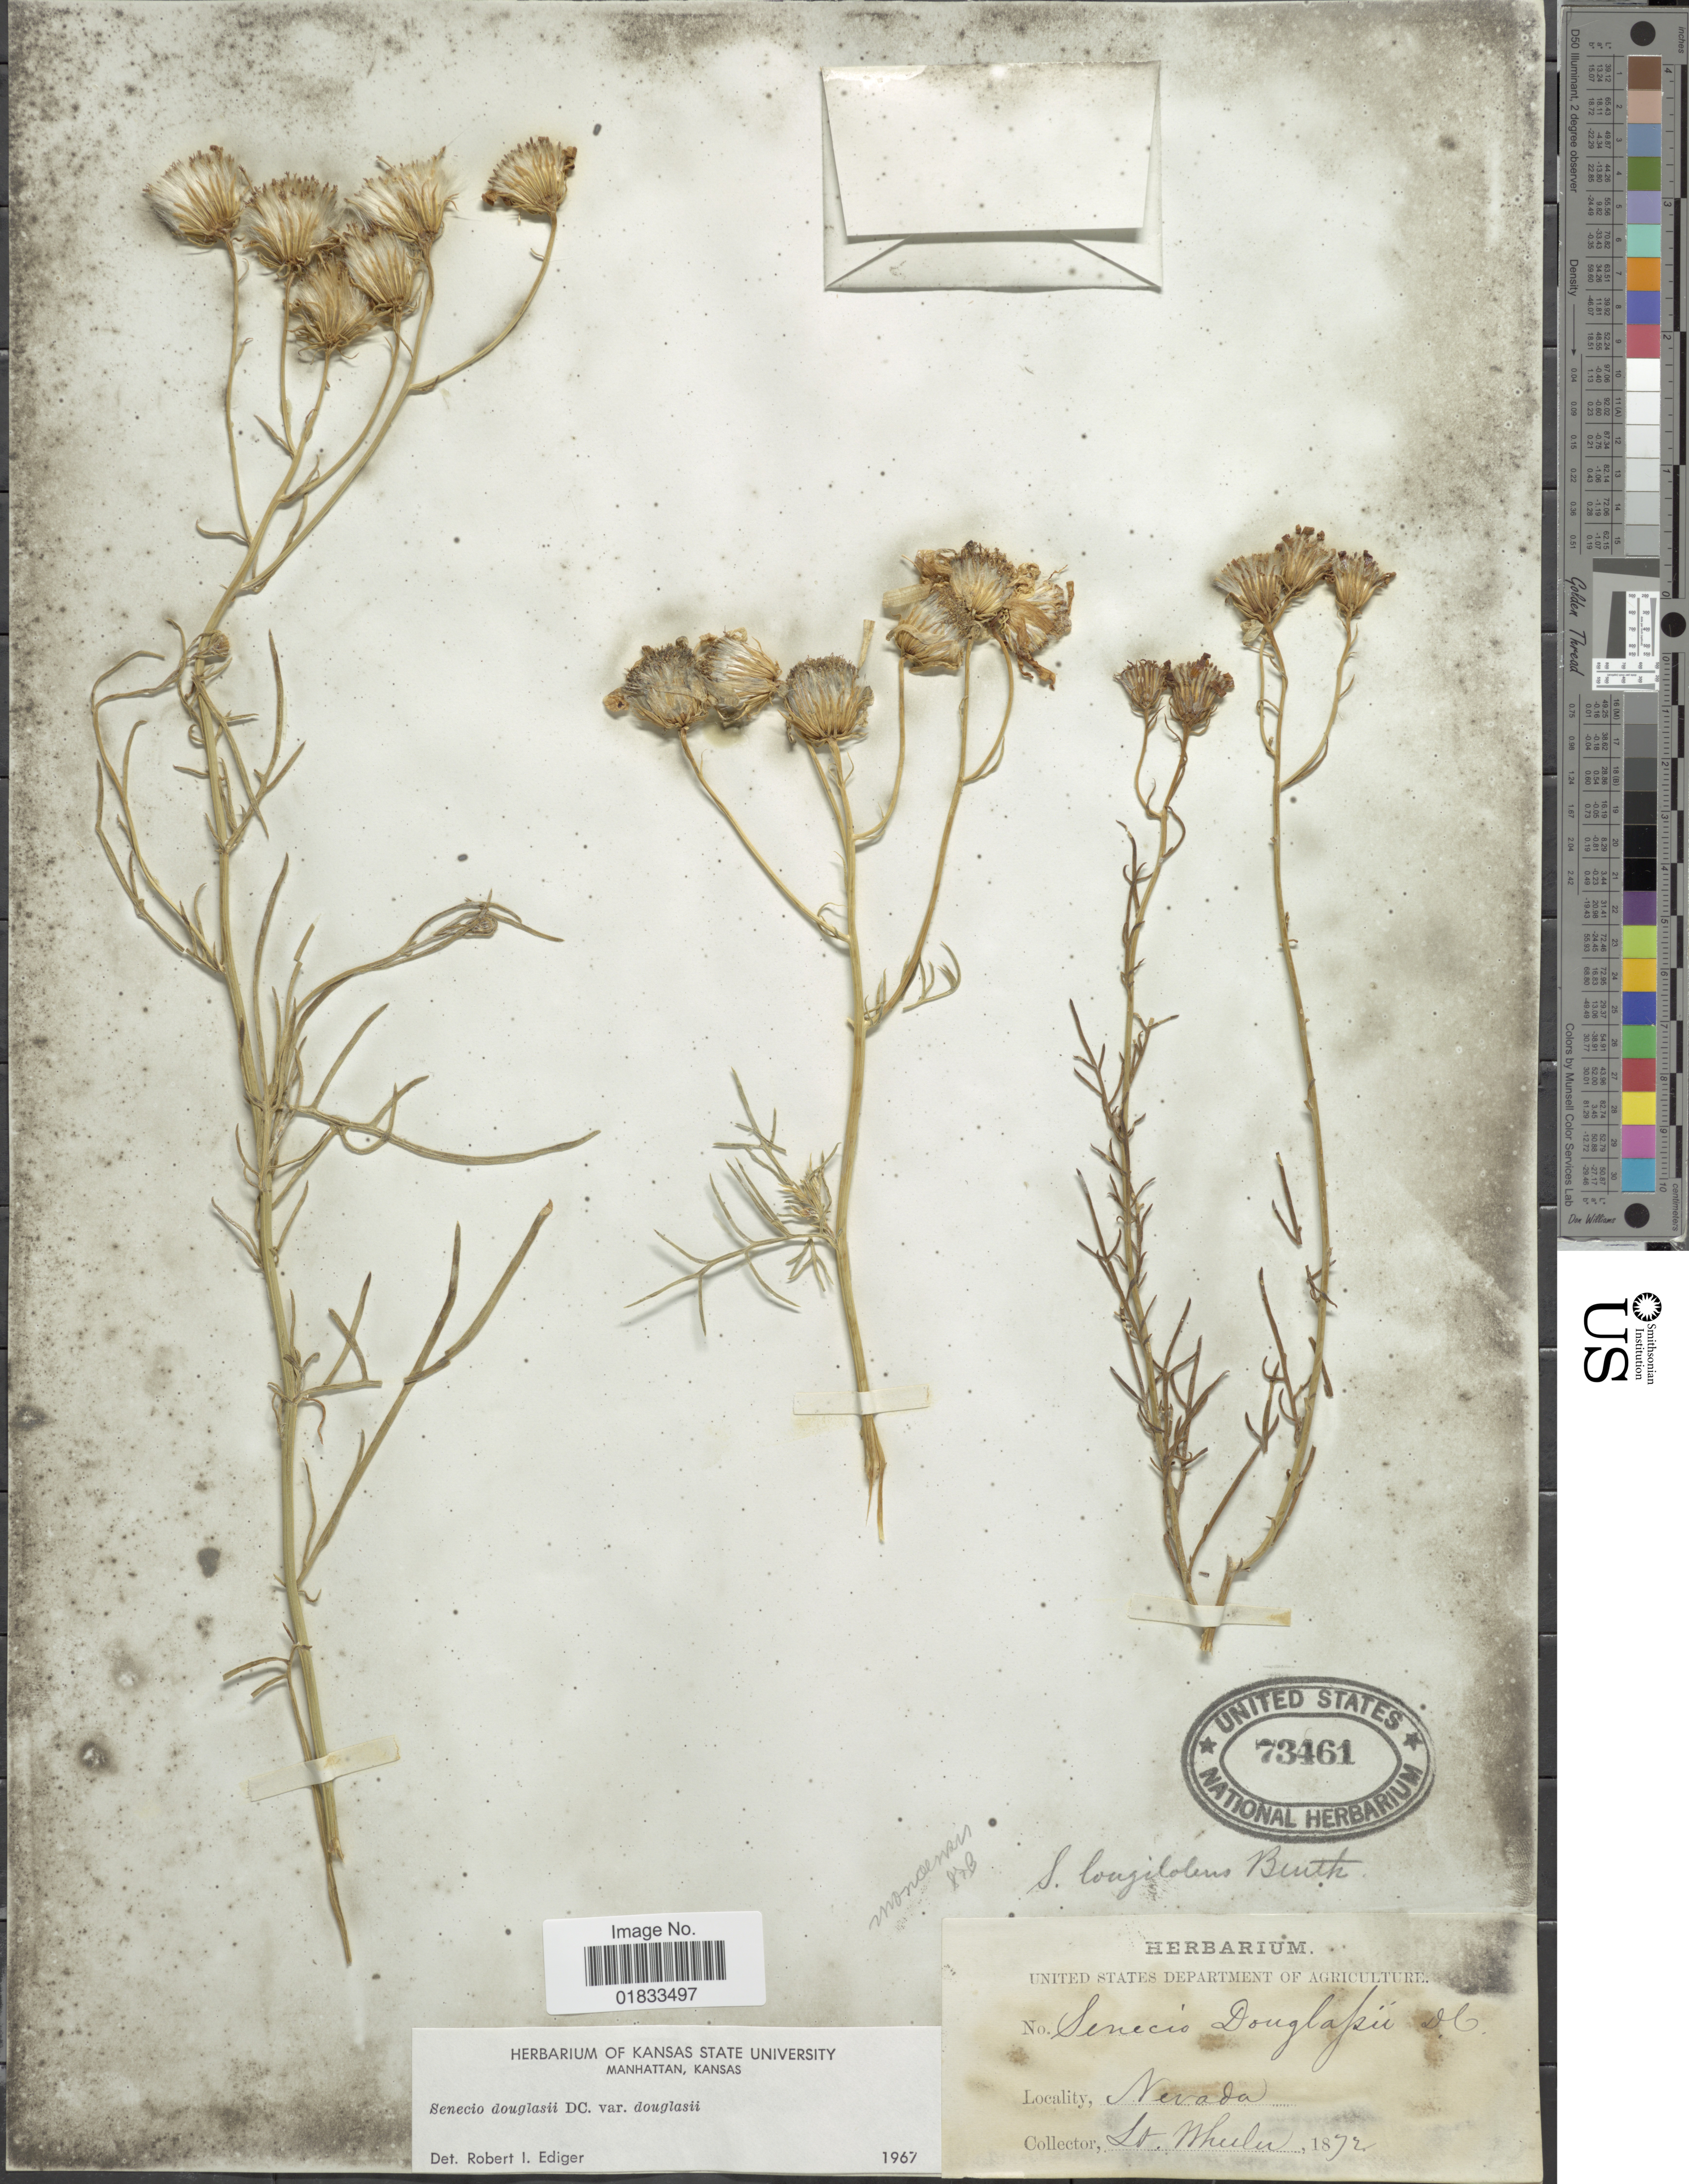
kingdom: Plantae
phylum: Tracheophyta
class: Magnoliopsida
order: Asterales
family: Asteraceae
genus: Senecio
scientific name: Senecio flaccidus var. douglasii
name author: (DC.) B.L. Turner & T.M. Barkley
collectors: L. C. Wheeler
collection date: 1872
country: United States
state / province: Nevada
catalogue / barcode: US 73461